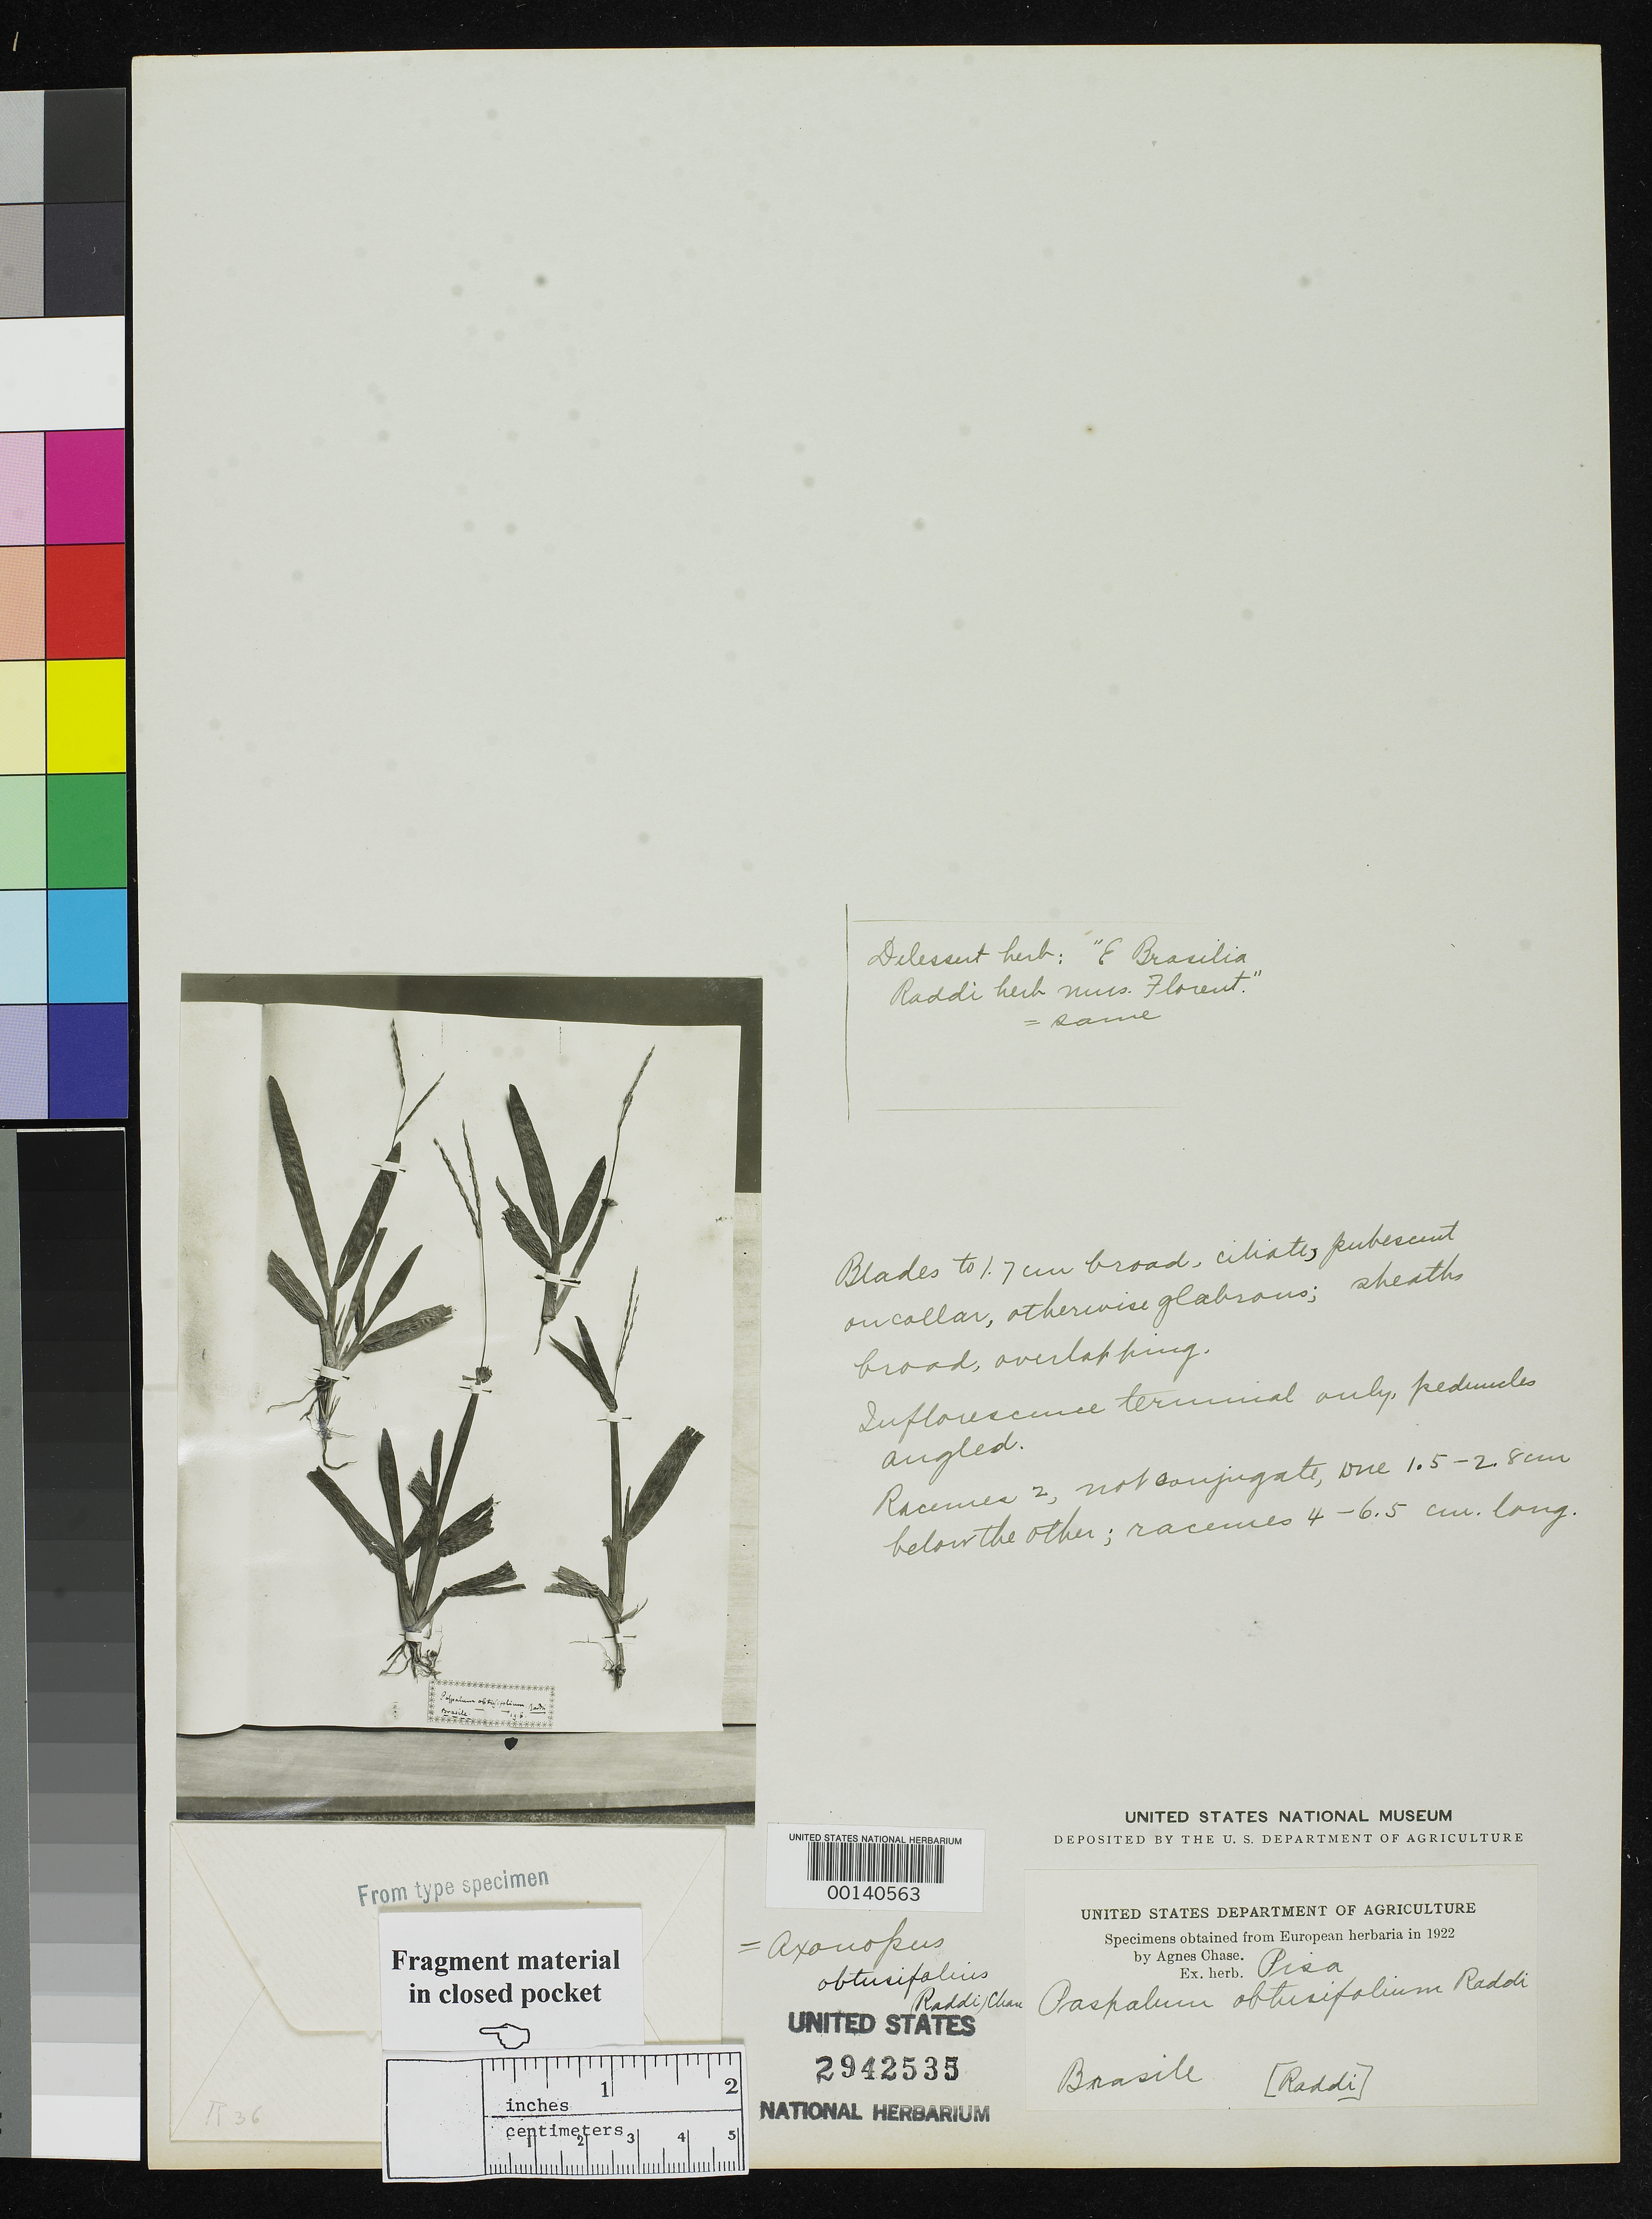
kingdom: Plantae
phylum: Tracheophyta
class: Liliopsida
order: Poales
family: Poaceae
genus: Paspalum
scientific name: Paspalum obtusifolium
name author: Raddi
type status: Type Fragment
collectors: G. Raddi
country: Brazil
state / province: Rio de Janeiro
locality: Near Rio de Janeiro.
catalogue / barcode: US 2942535